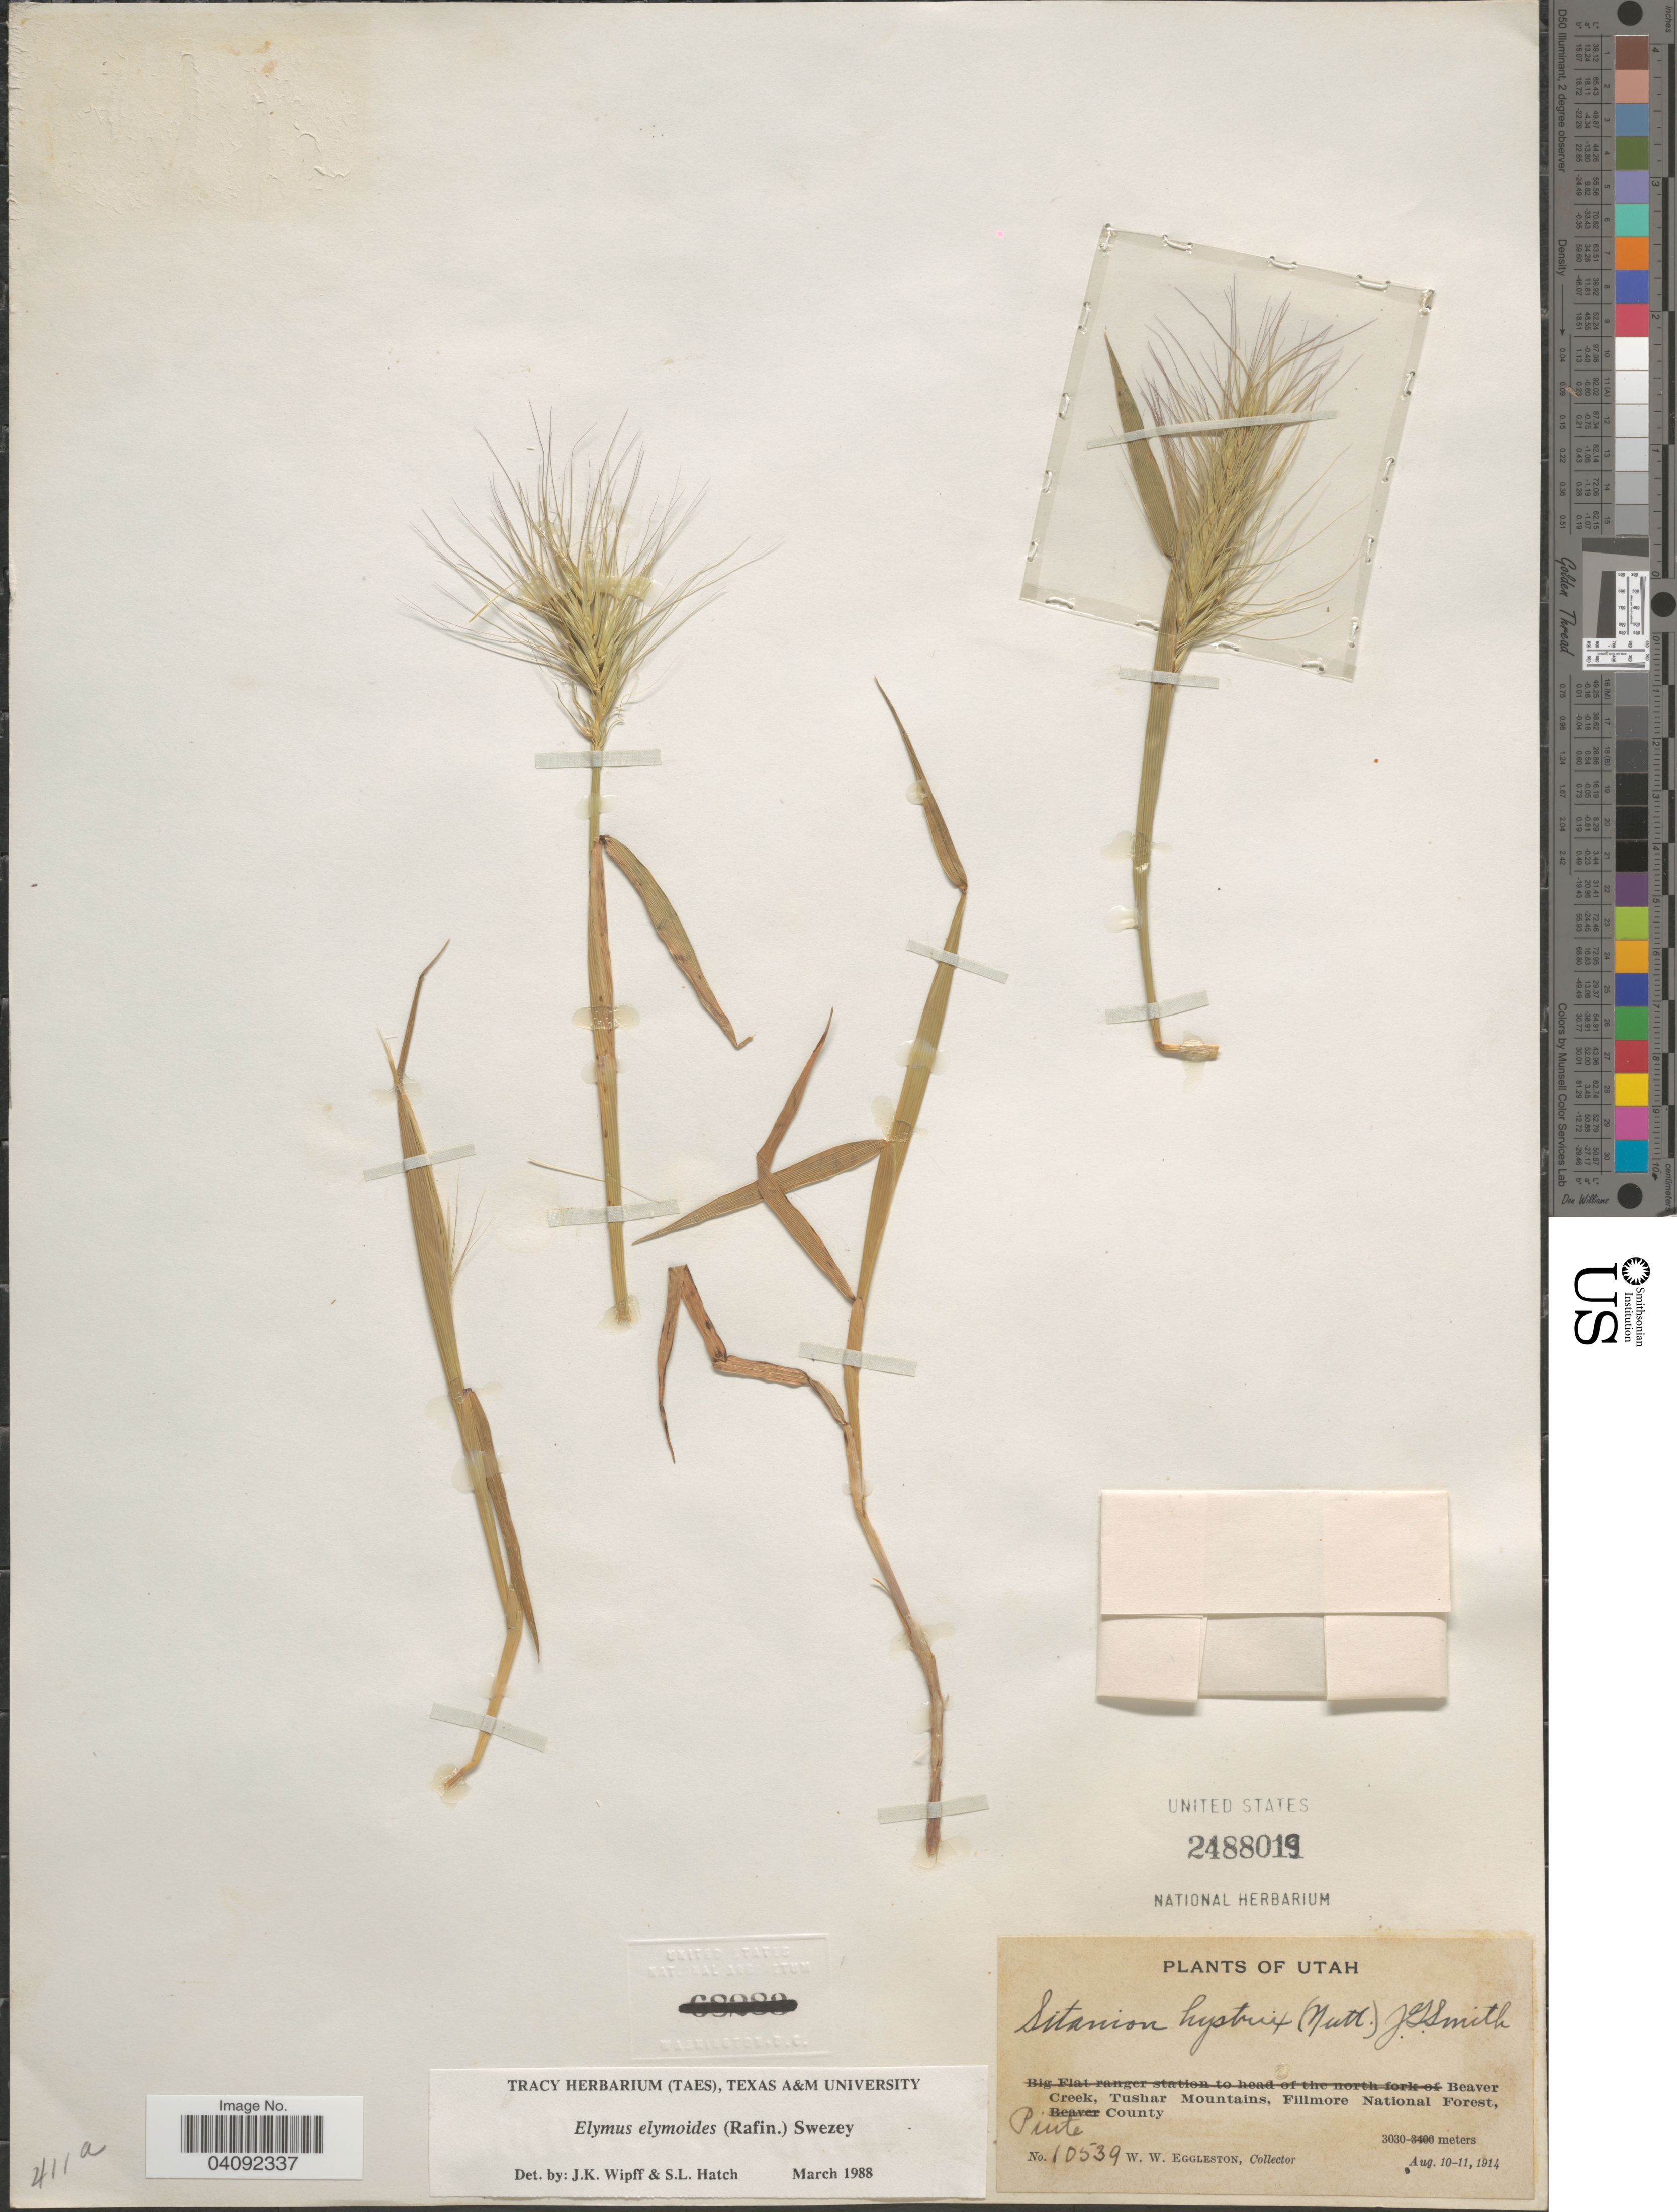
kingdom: Plantae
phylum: Tracheophyta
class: Liliopsida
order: Poales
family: Poaceae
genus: Elymus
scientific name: Elymus elymoides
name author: (Raf.) Swezey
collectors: W. W. Eggleston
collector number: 10539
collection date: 1914-08-10/1914-08-11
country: United States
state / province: Utah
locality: Beaver Creek, Tushar Mountains, Fillmore National Forest, Puite County.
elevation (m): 3030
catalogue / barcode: US 2488019